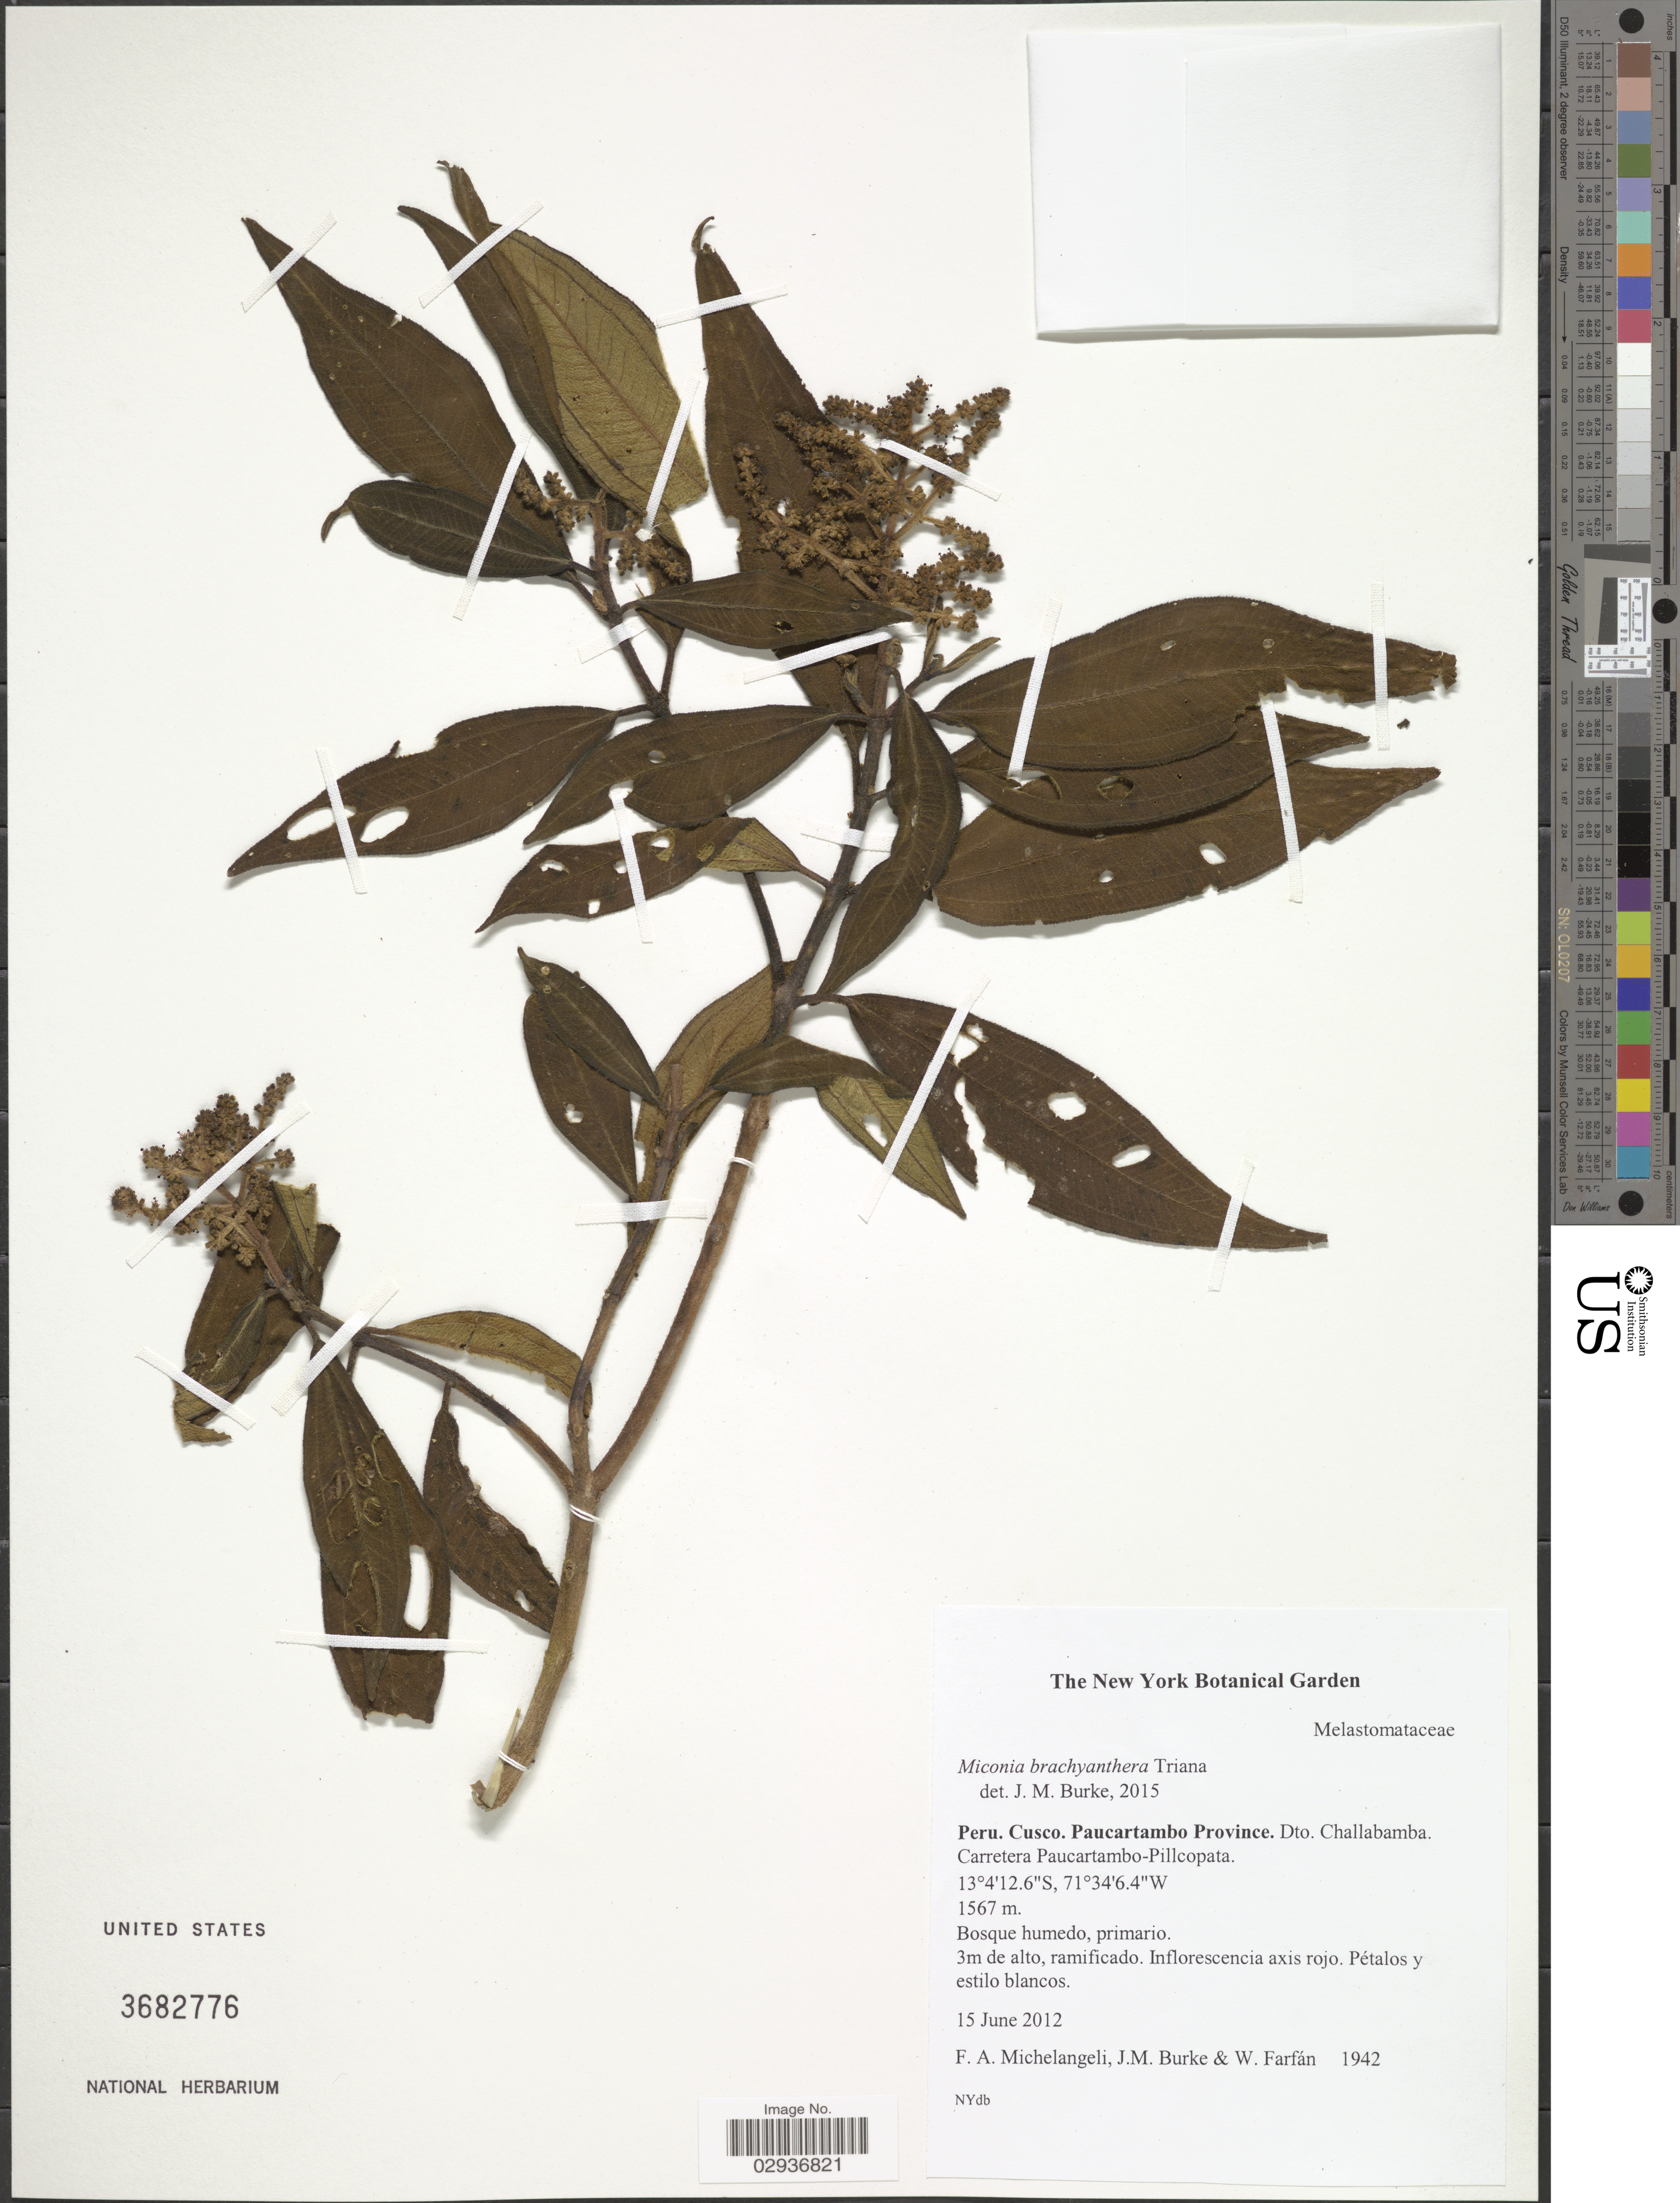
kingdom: Plantae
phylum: Tracheophyta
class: Magnoliopsida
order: Myrtales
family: Melastomataceae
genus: Miconia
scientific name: Miconia brachyanthera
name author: Triana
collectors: F. A. Michelangeli, Jac. M. Burke & W. Farfán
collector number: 1942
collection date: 2012-06-15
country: Peru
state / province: Cusco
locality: Paucartambo Province. Dto. Challabamba. Carretera Paucartambo-Pillcopata.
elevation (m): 1567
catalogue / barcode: US 3682776